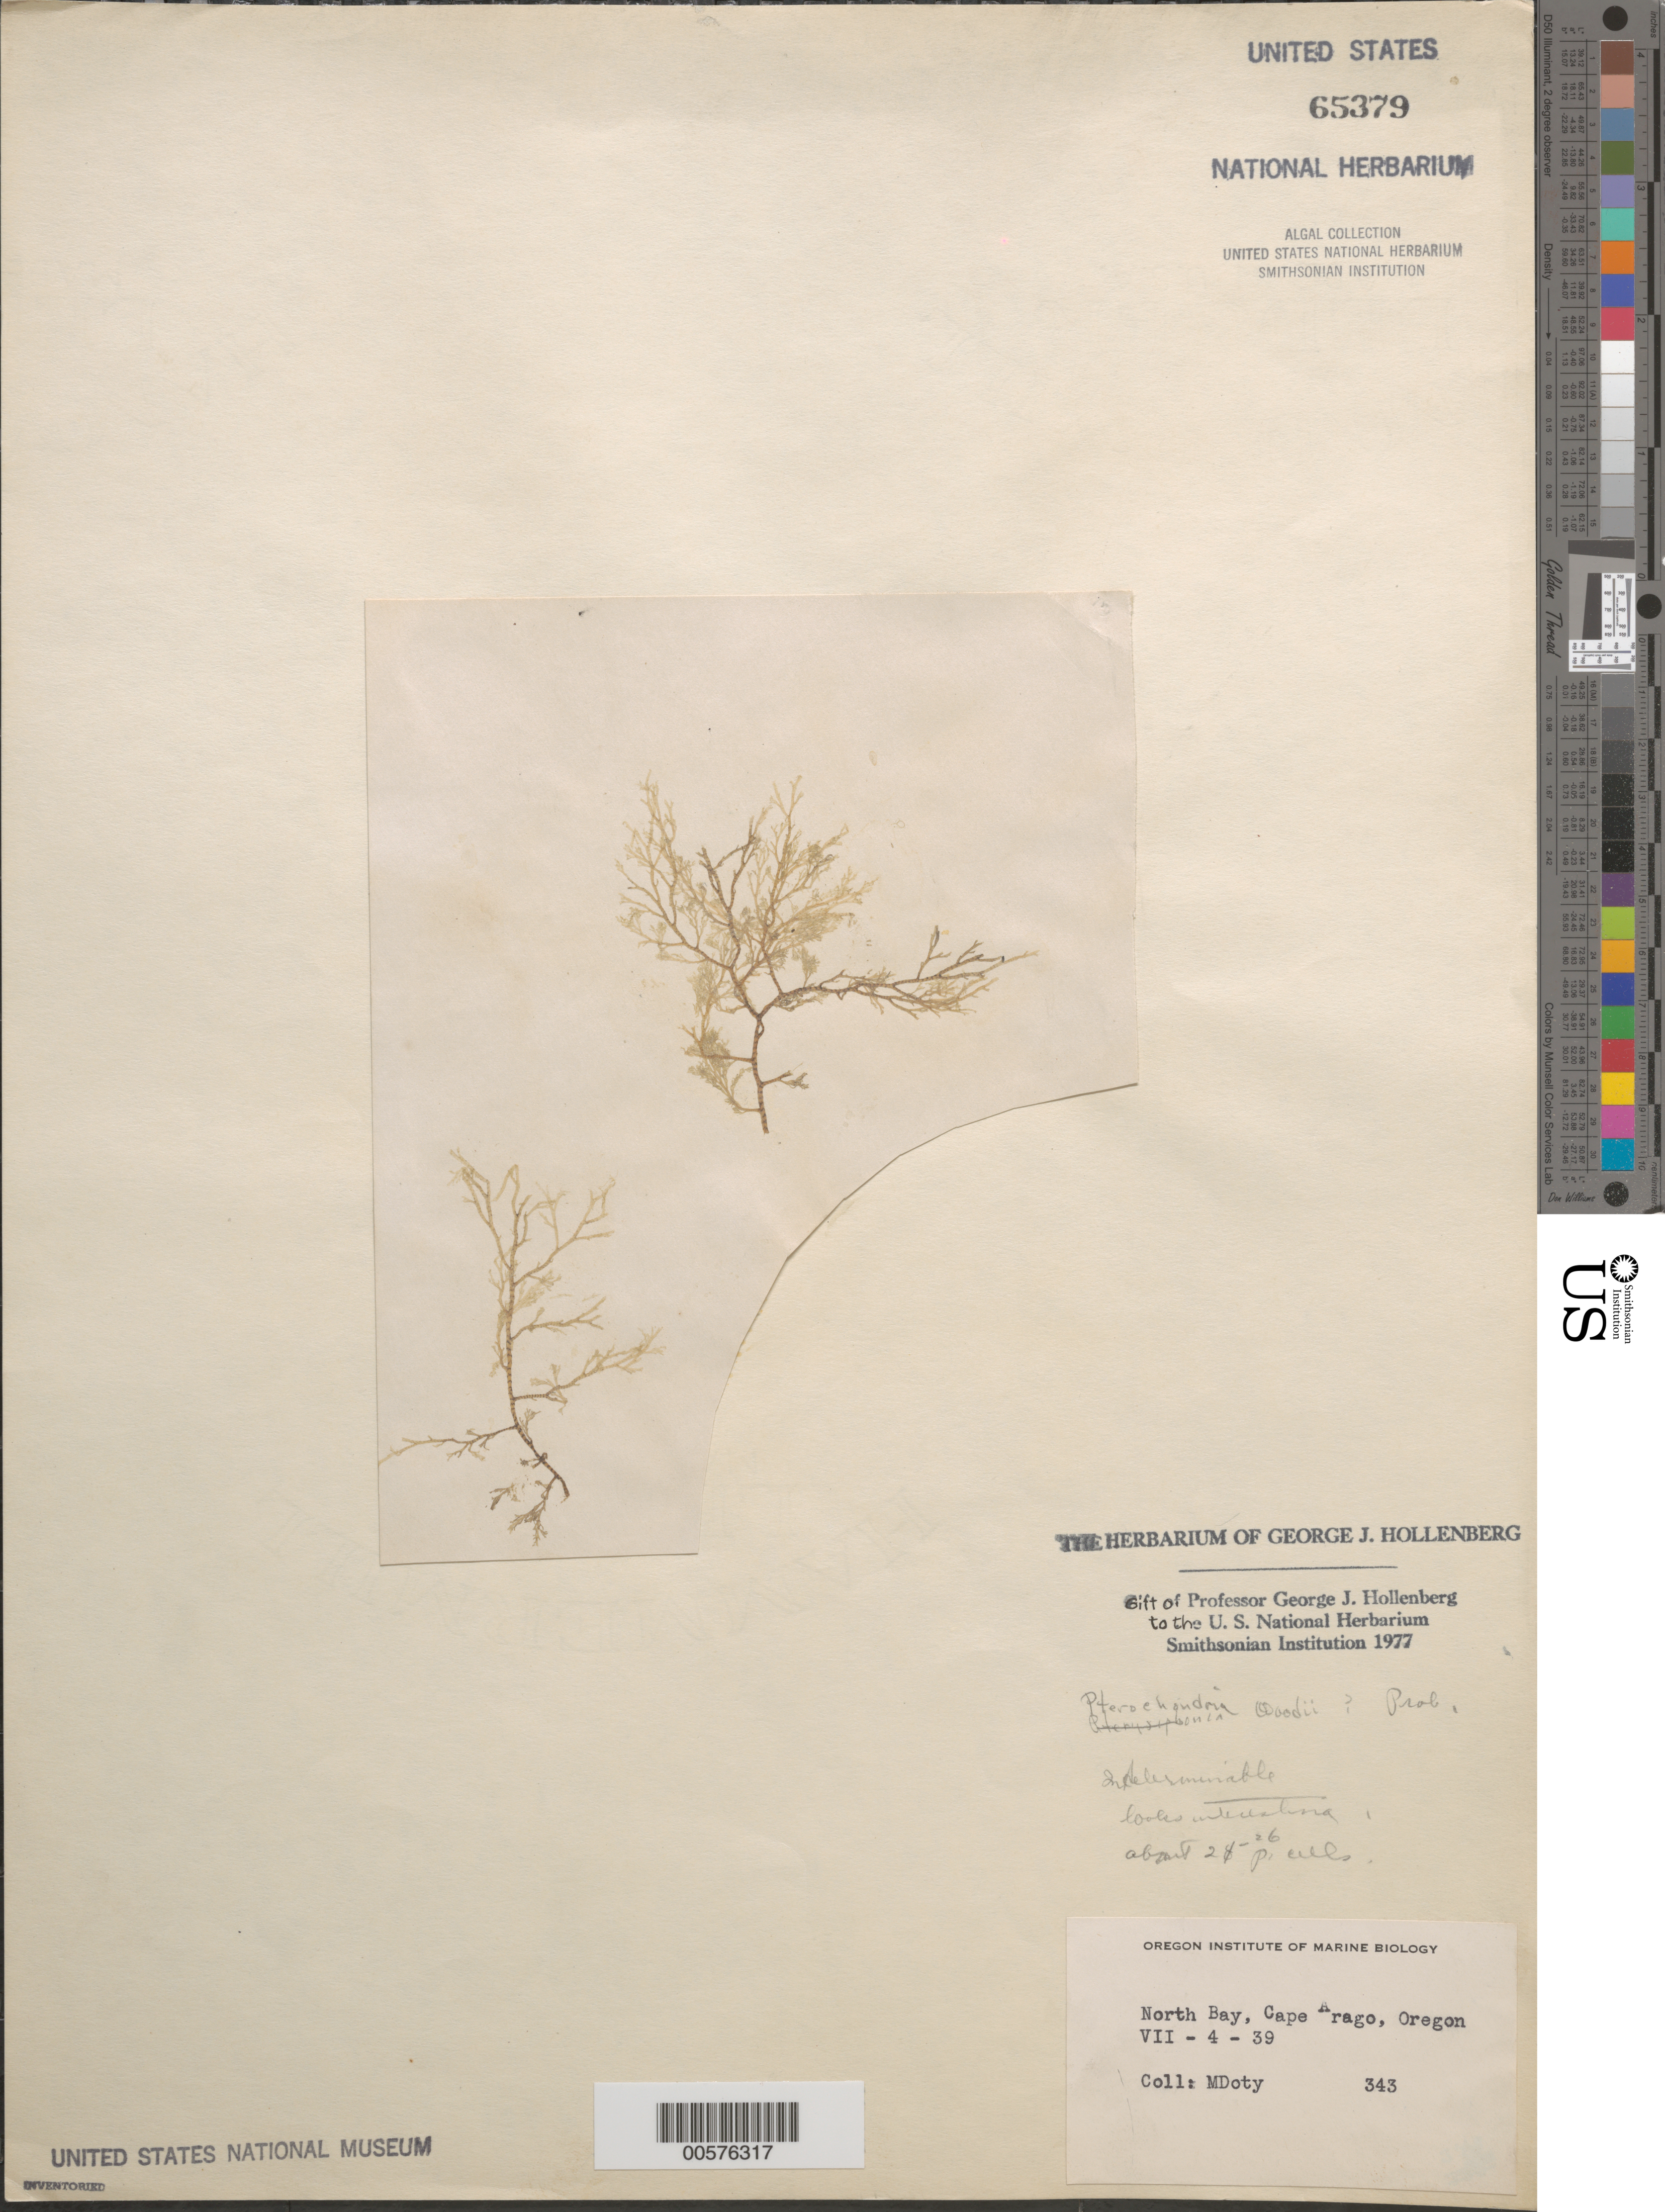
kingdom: Plantae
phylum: Rhodophyta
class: Florideophyceae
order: Ceramiales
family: Rhodomelaceae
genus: Pterochondria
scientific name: Pterochondria woodii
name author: (Harv.) Hollenb.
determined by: Hollenberg, George J.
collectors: M. S. Doty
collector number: MSD 343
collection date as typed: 04 Jul 1939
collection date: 1939-07-04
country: United States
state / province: Oregon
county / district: Coos County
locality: North Bay, Cape Arago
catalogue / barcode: US 65379